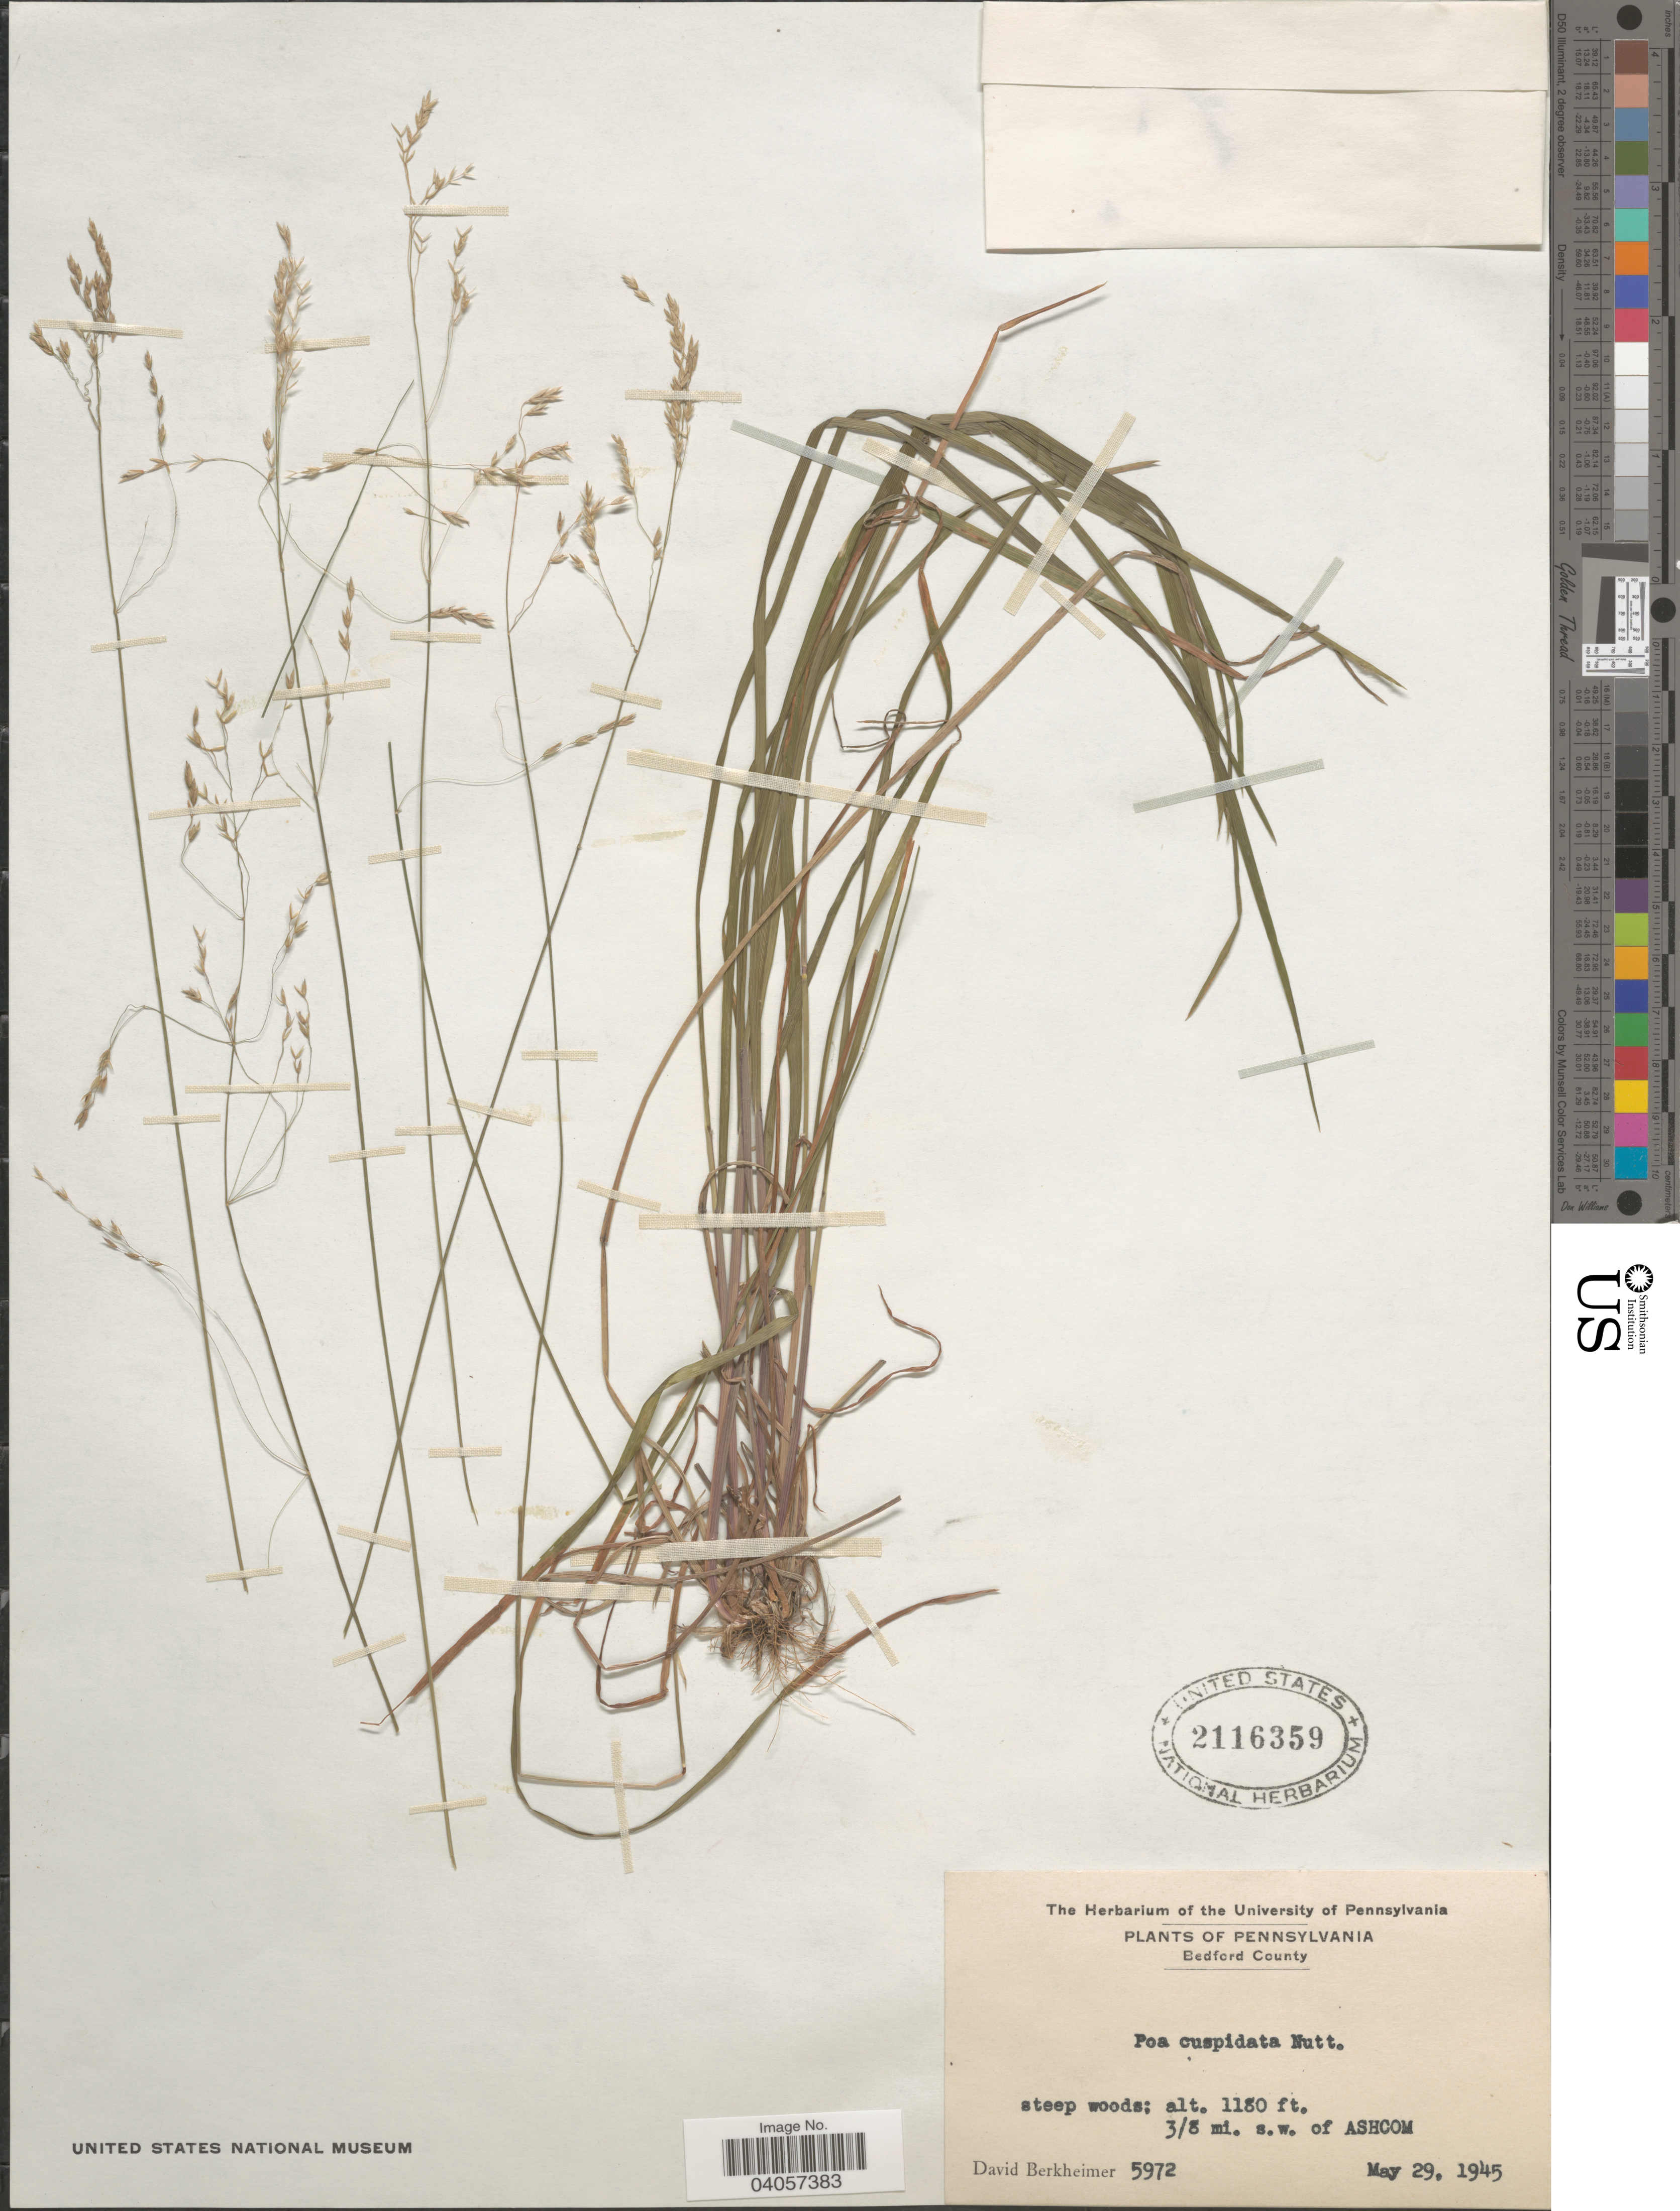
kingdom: Plantae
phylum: Tracheophyta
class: Liliopsida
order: Poales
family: Poaceae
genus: Poa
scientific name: Poa cuspidata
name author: Nutt.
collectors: D. Berkheimer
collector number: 5972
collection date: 1945-05-29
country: United States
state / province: Pennsylvania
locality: Bedford County. 3/8 mi. s.w. of Ashcom.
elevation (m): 360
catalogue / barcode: US 2116359